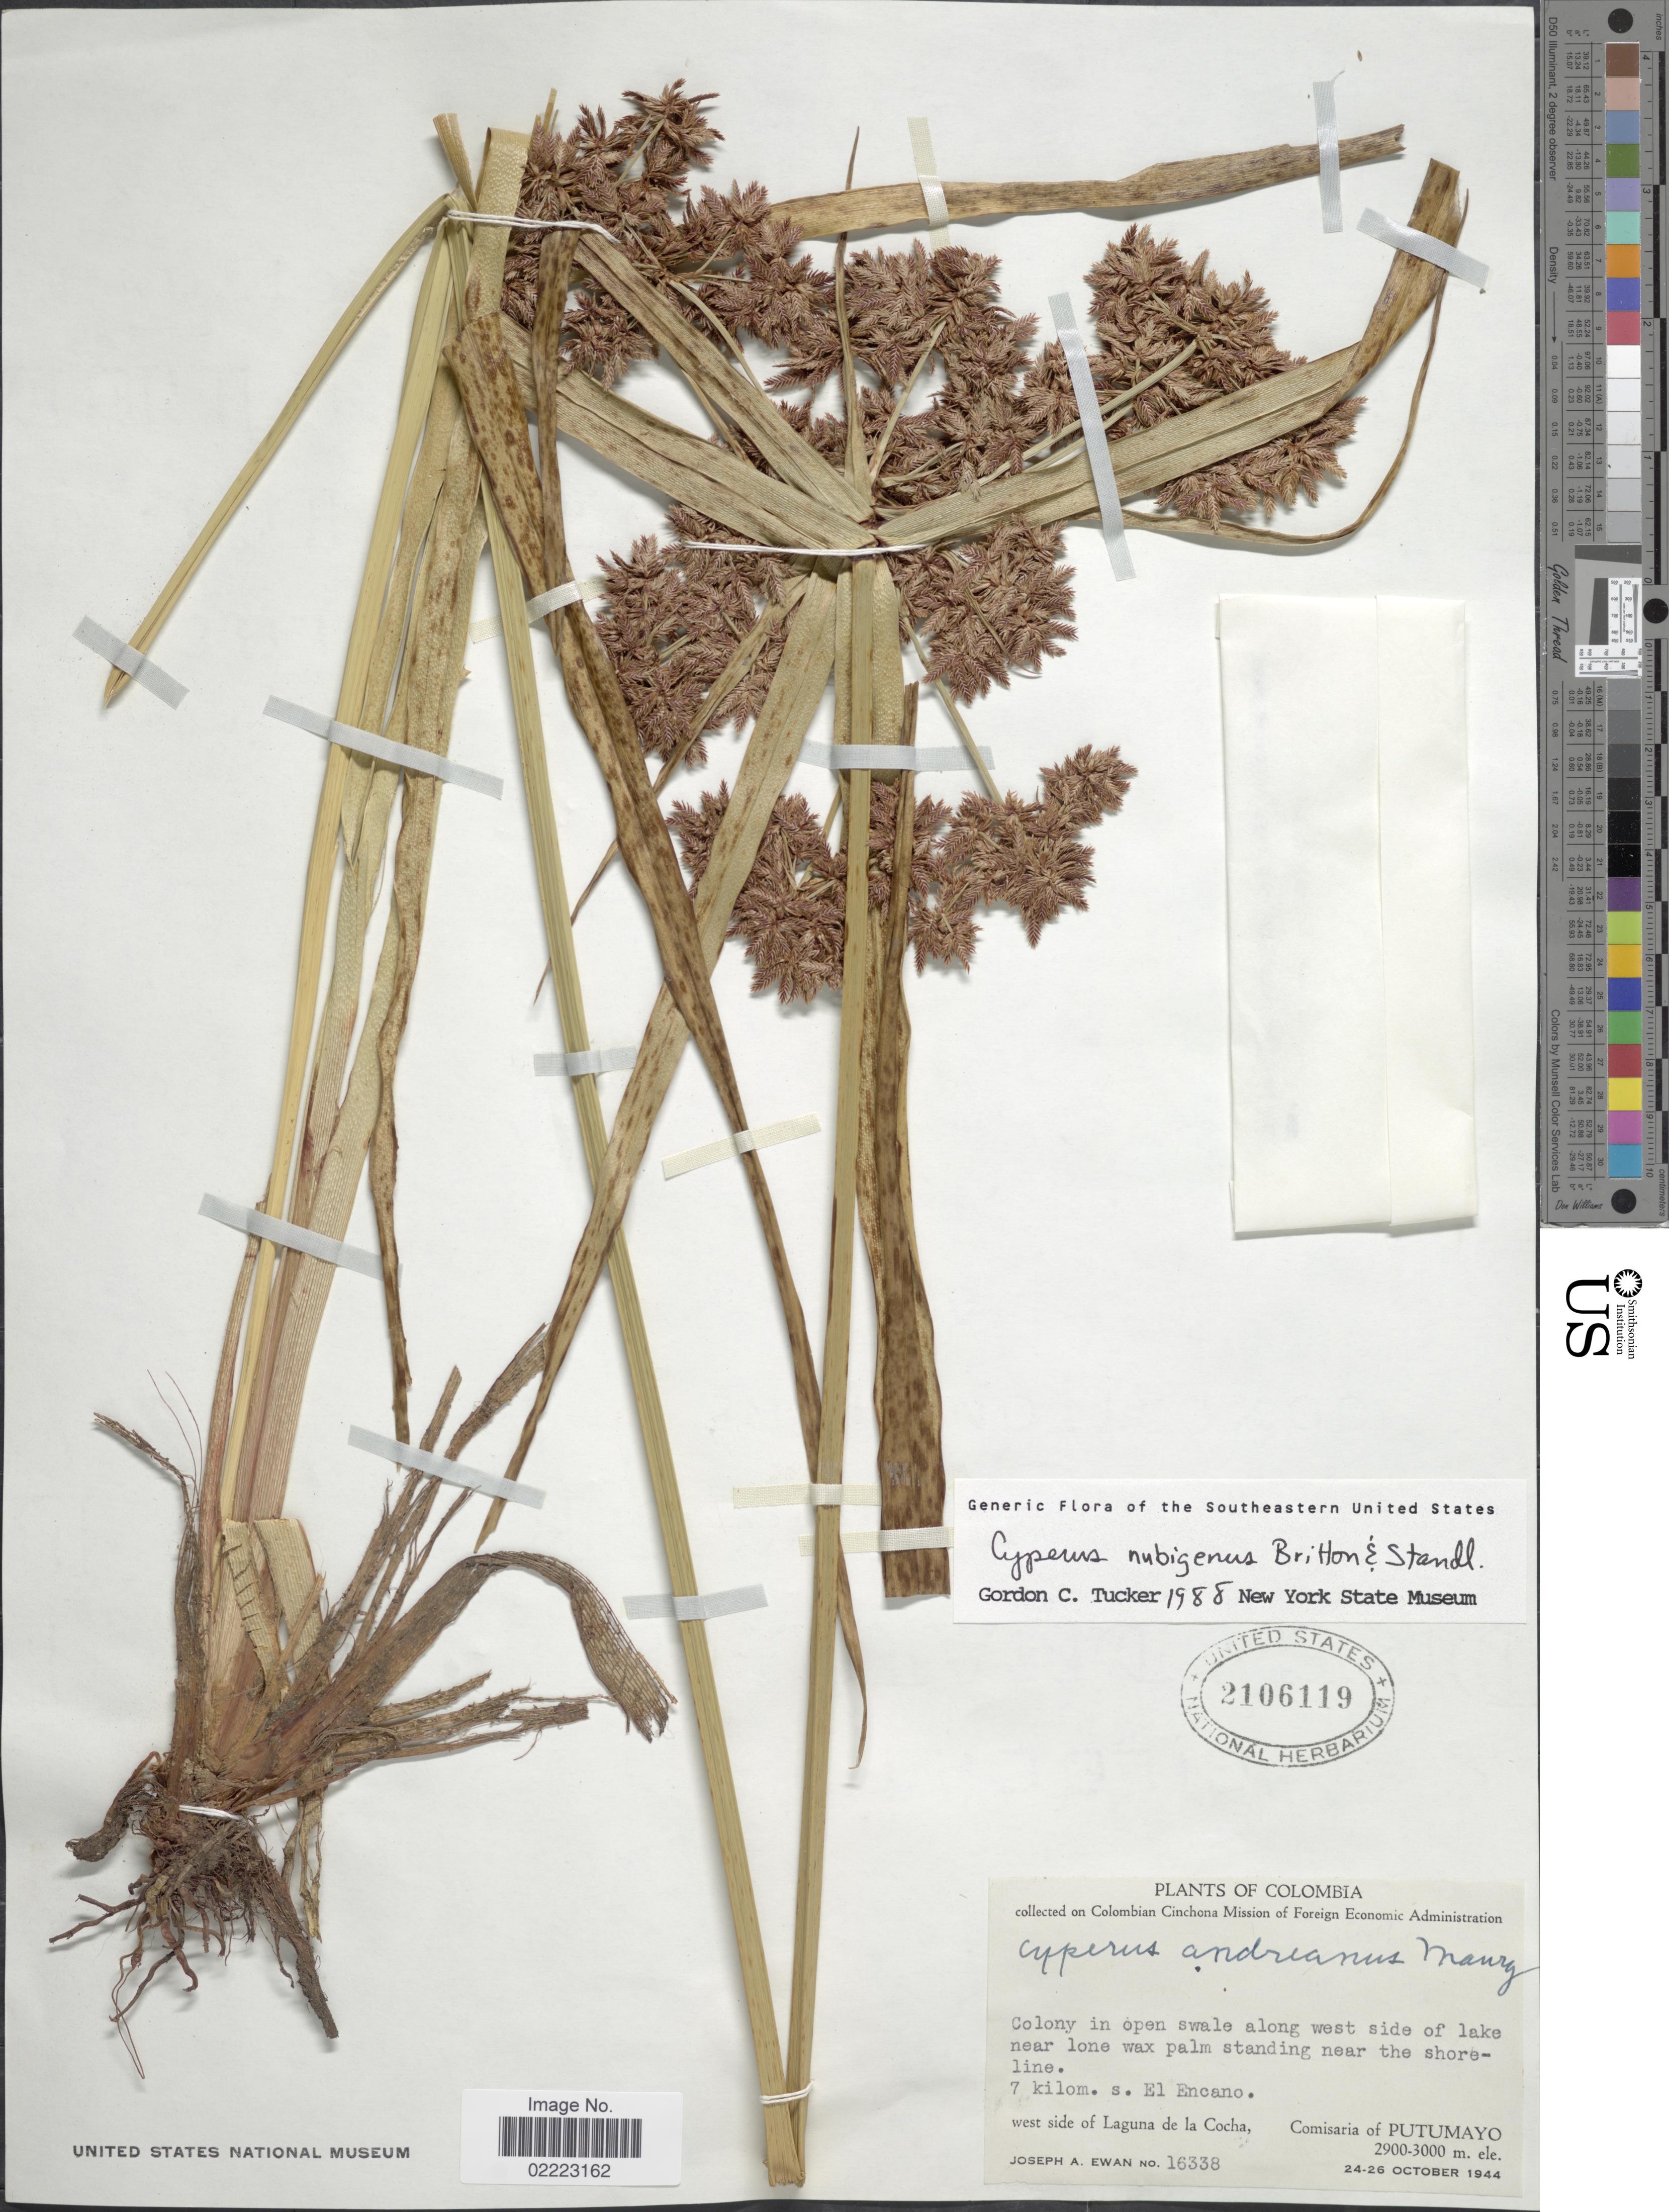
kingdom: Plantae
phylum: Tracheophyta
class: Liliopsida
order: Poales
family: Cyperaceae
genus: Cyperus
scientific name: Cyperus tabina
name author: Steud. ex Boeckeler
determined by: Strong, Mark T., (BOT), Smithsonian Institution - National Museum of Natural History (UNITED STATES)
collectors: J. A. Ewan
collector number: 16338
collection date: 1944-10-24/1944-10-26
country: Colombia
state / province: Putumayo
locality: Colony in open swale along west side of lake near lone wax palm standing near the shoreline. 7 kilom s El Encano. West side of Laguna de la Cocha, Comisaria of Putumayo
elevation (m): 2900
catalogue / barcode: US 2106119